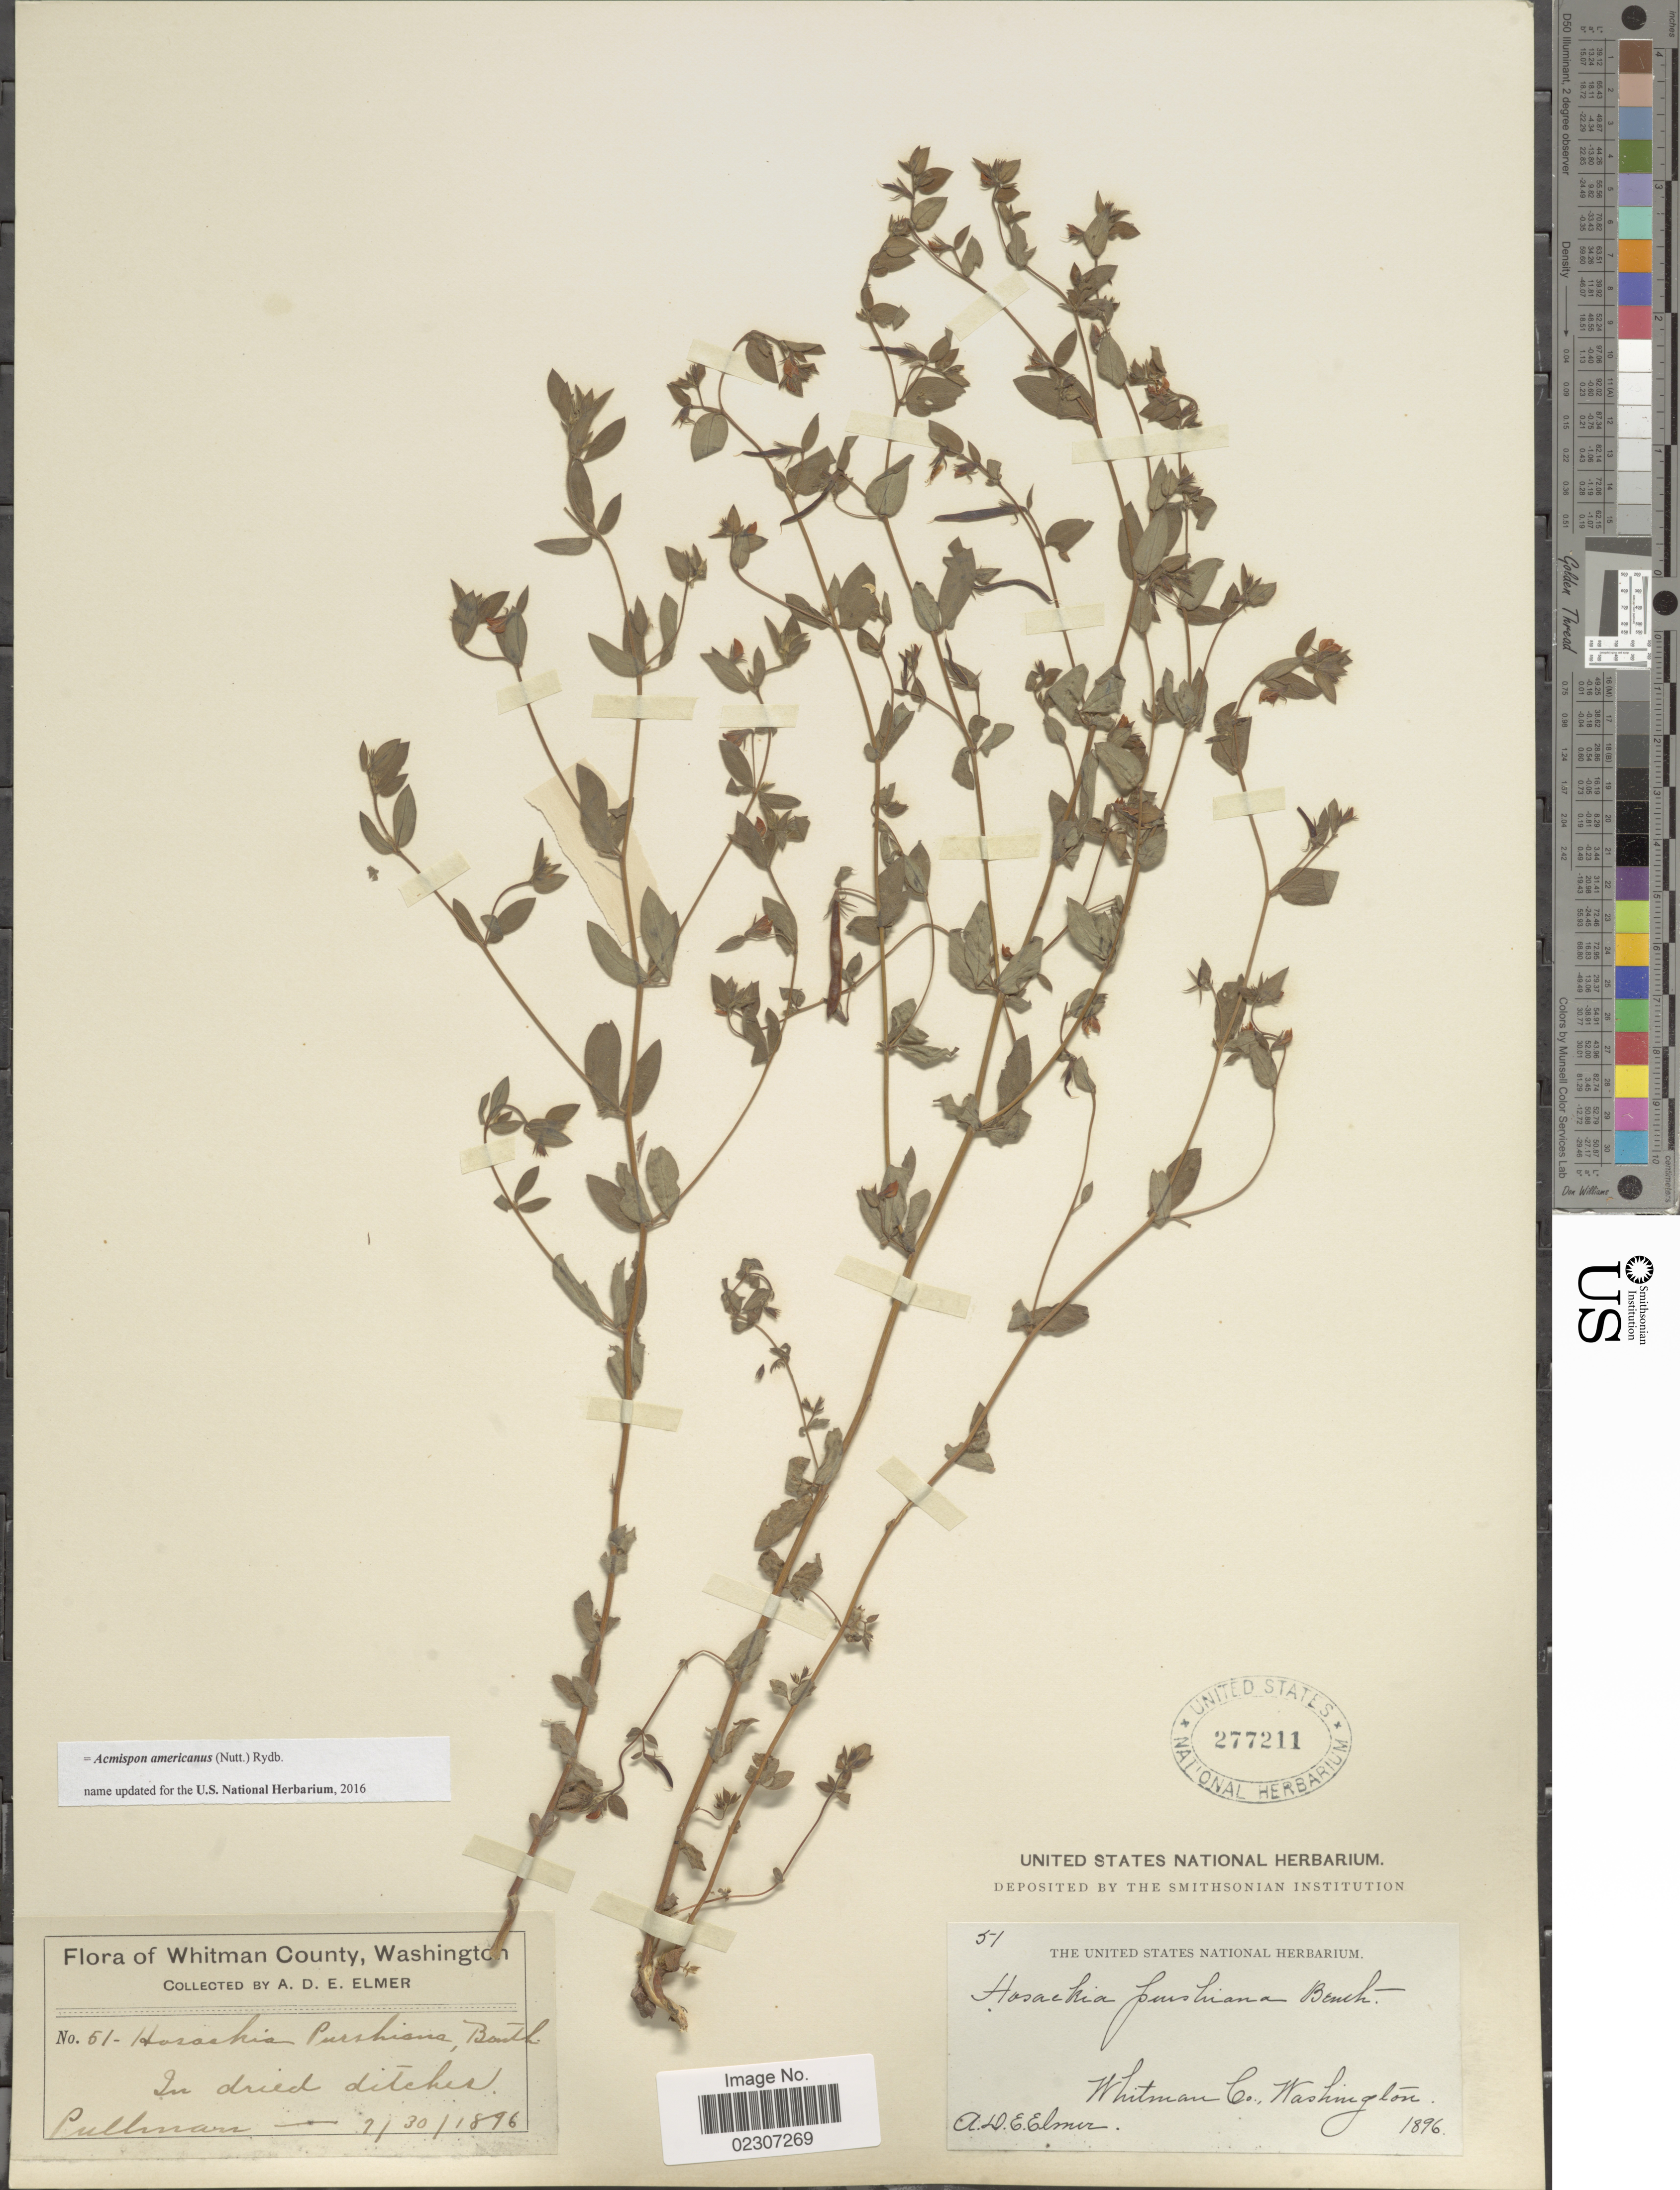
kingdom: Plantae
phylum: Tracheophyta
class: Magnoliopsida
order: Fabales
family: Fabaceae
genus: Acmispon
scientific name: Acmispon americanus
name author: (Nutt.) Rydb.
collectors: A. D. E. Elmer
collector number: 51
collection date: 1896-07-30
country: United States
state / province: Washington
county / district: Whitman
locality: Whitman Co., Washington.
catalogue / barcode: US 277211